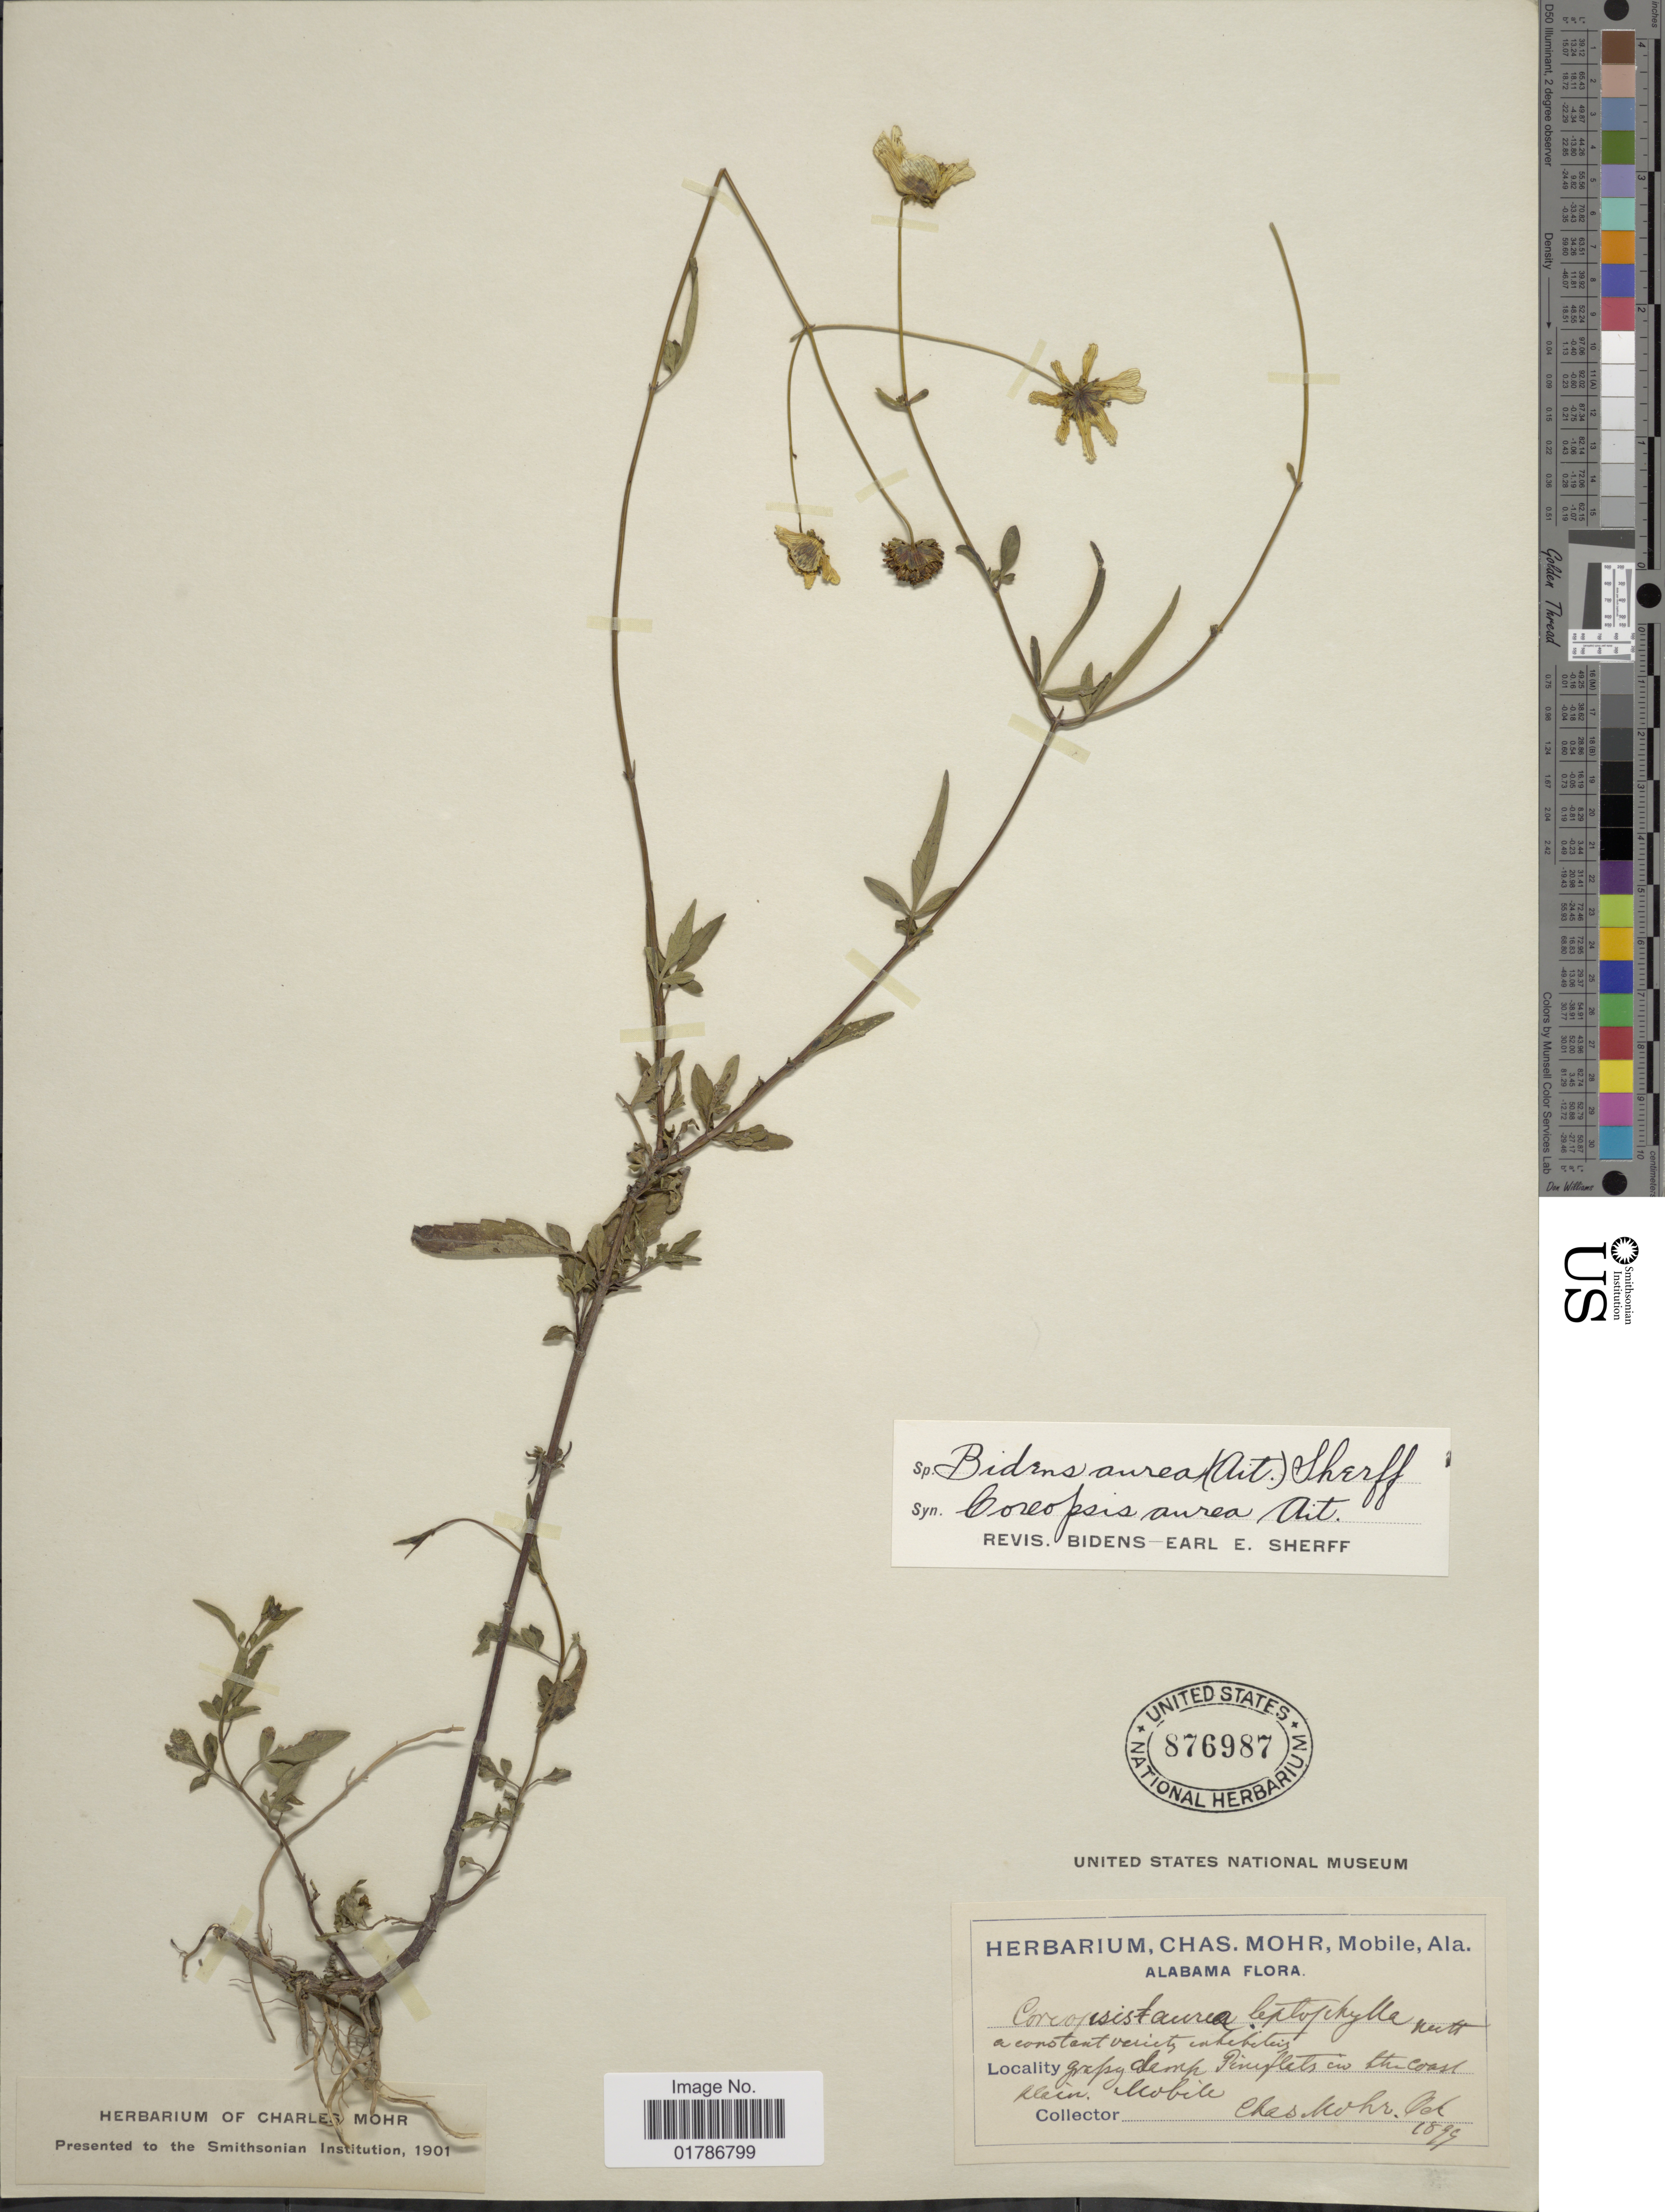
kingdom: Plantae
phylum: Tracheophyta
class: Magnoliopsida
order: Asterales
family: Asteraceae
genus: Bidens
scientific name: Bidens mitis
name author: (Michx.) Sherff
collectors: C. T. Mohr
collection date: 1899-10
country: United States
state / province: Alabama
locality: Garssy damp, Pine flats in the coast plain, Mobile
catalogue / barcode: US 876987